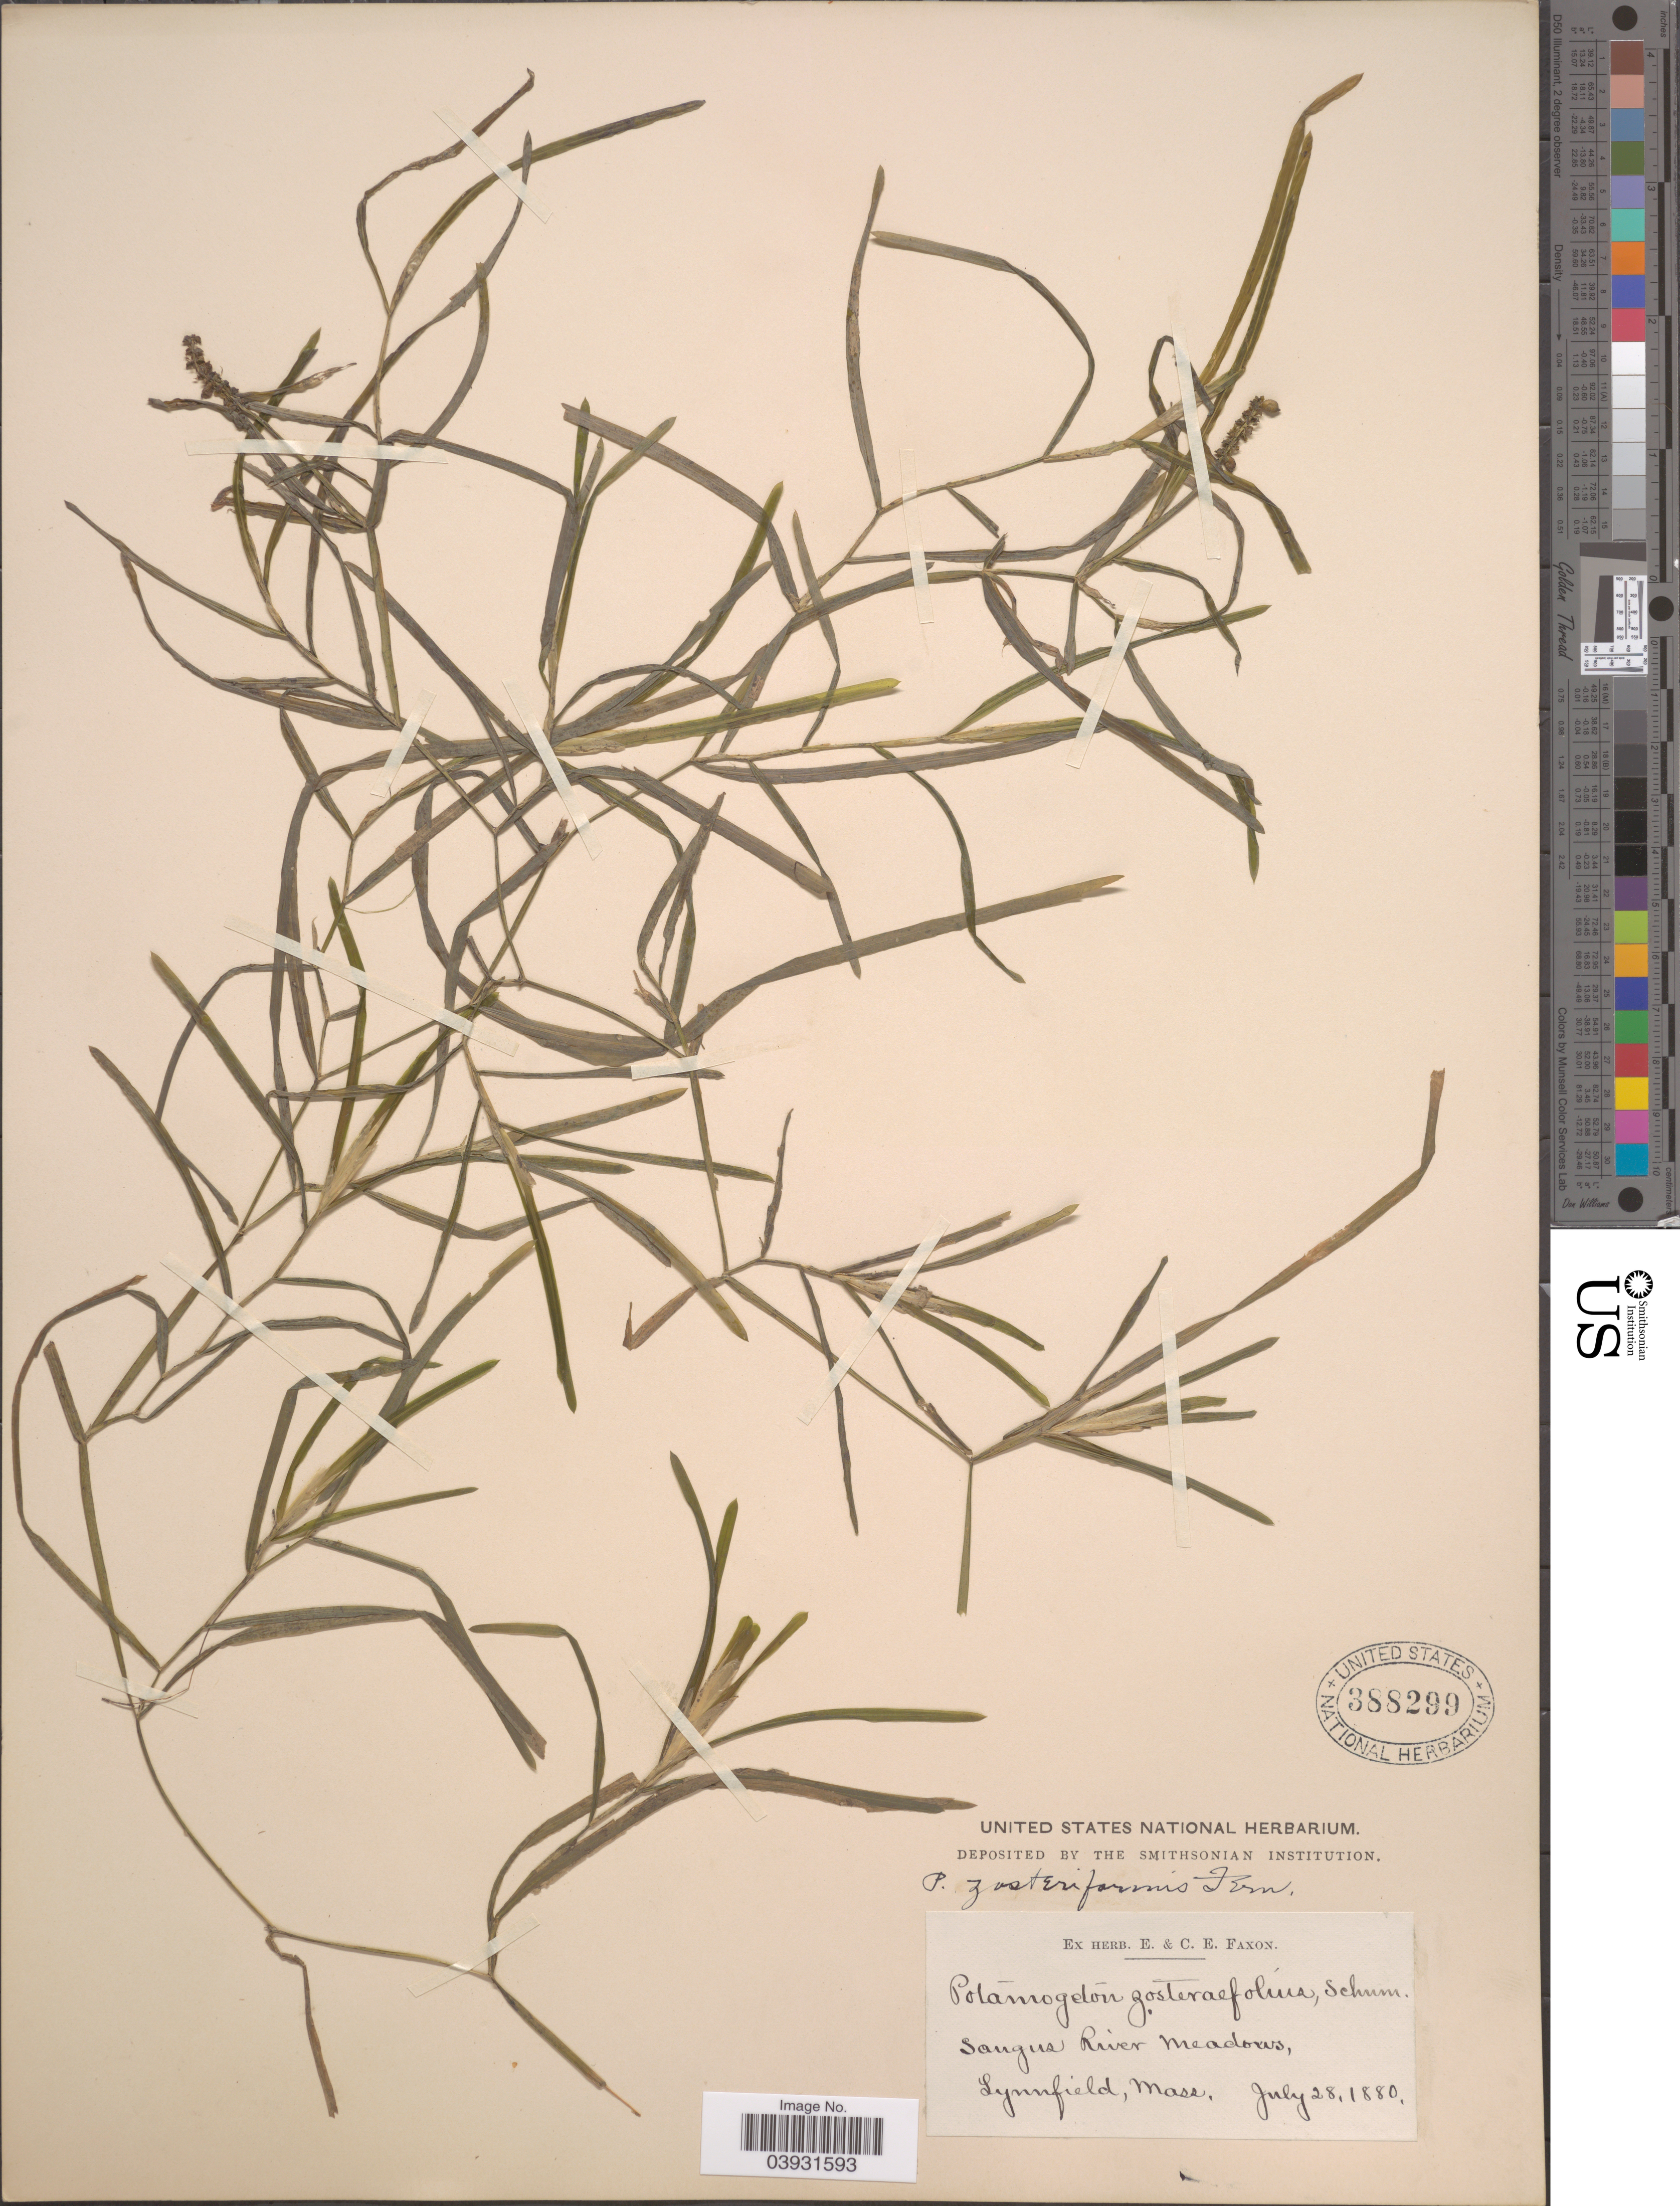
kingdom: Plantae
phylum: Tracheophyta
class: Liliopsida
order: Alismatales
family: Potamogetonaceae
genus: Potamogeton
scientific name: Potamogeton zosterifolius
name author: Schumach.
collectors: ex herb. E. & C.E. Faxon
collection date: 1880-07-28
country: United States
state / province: Massachusetts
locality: Sangus River Meadows, Lynnfield.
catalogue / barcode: US 388299